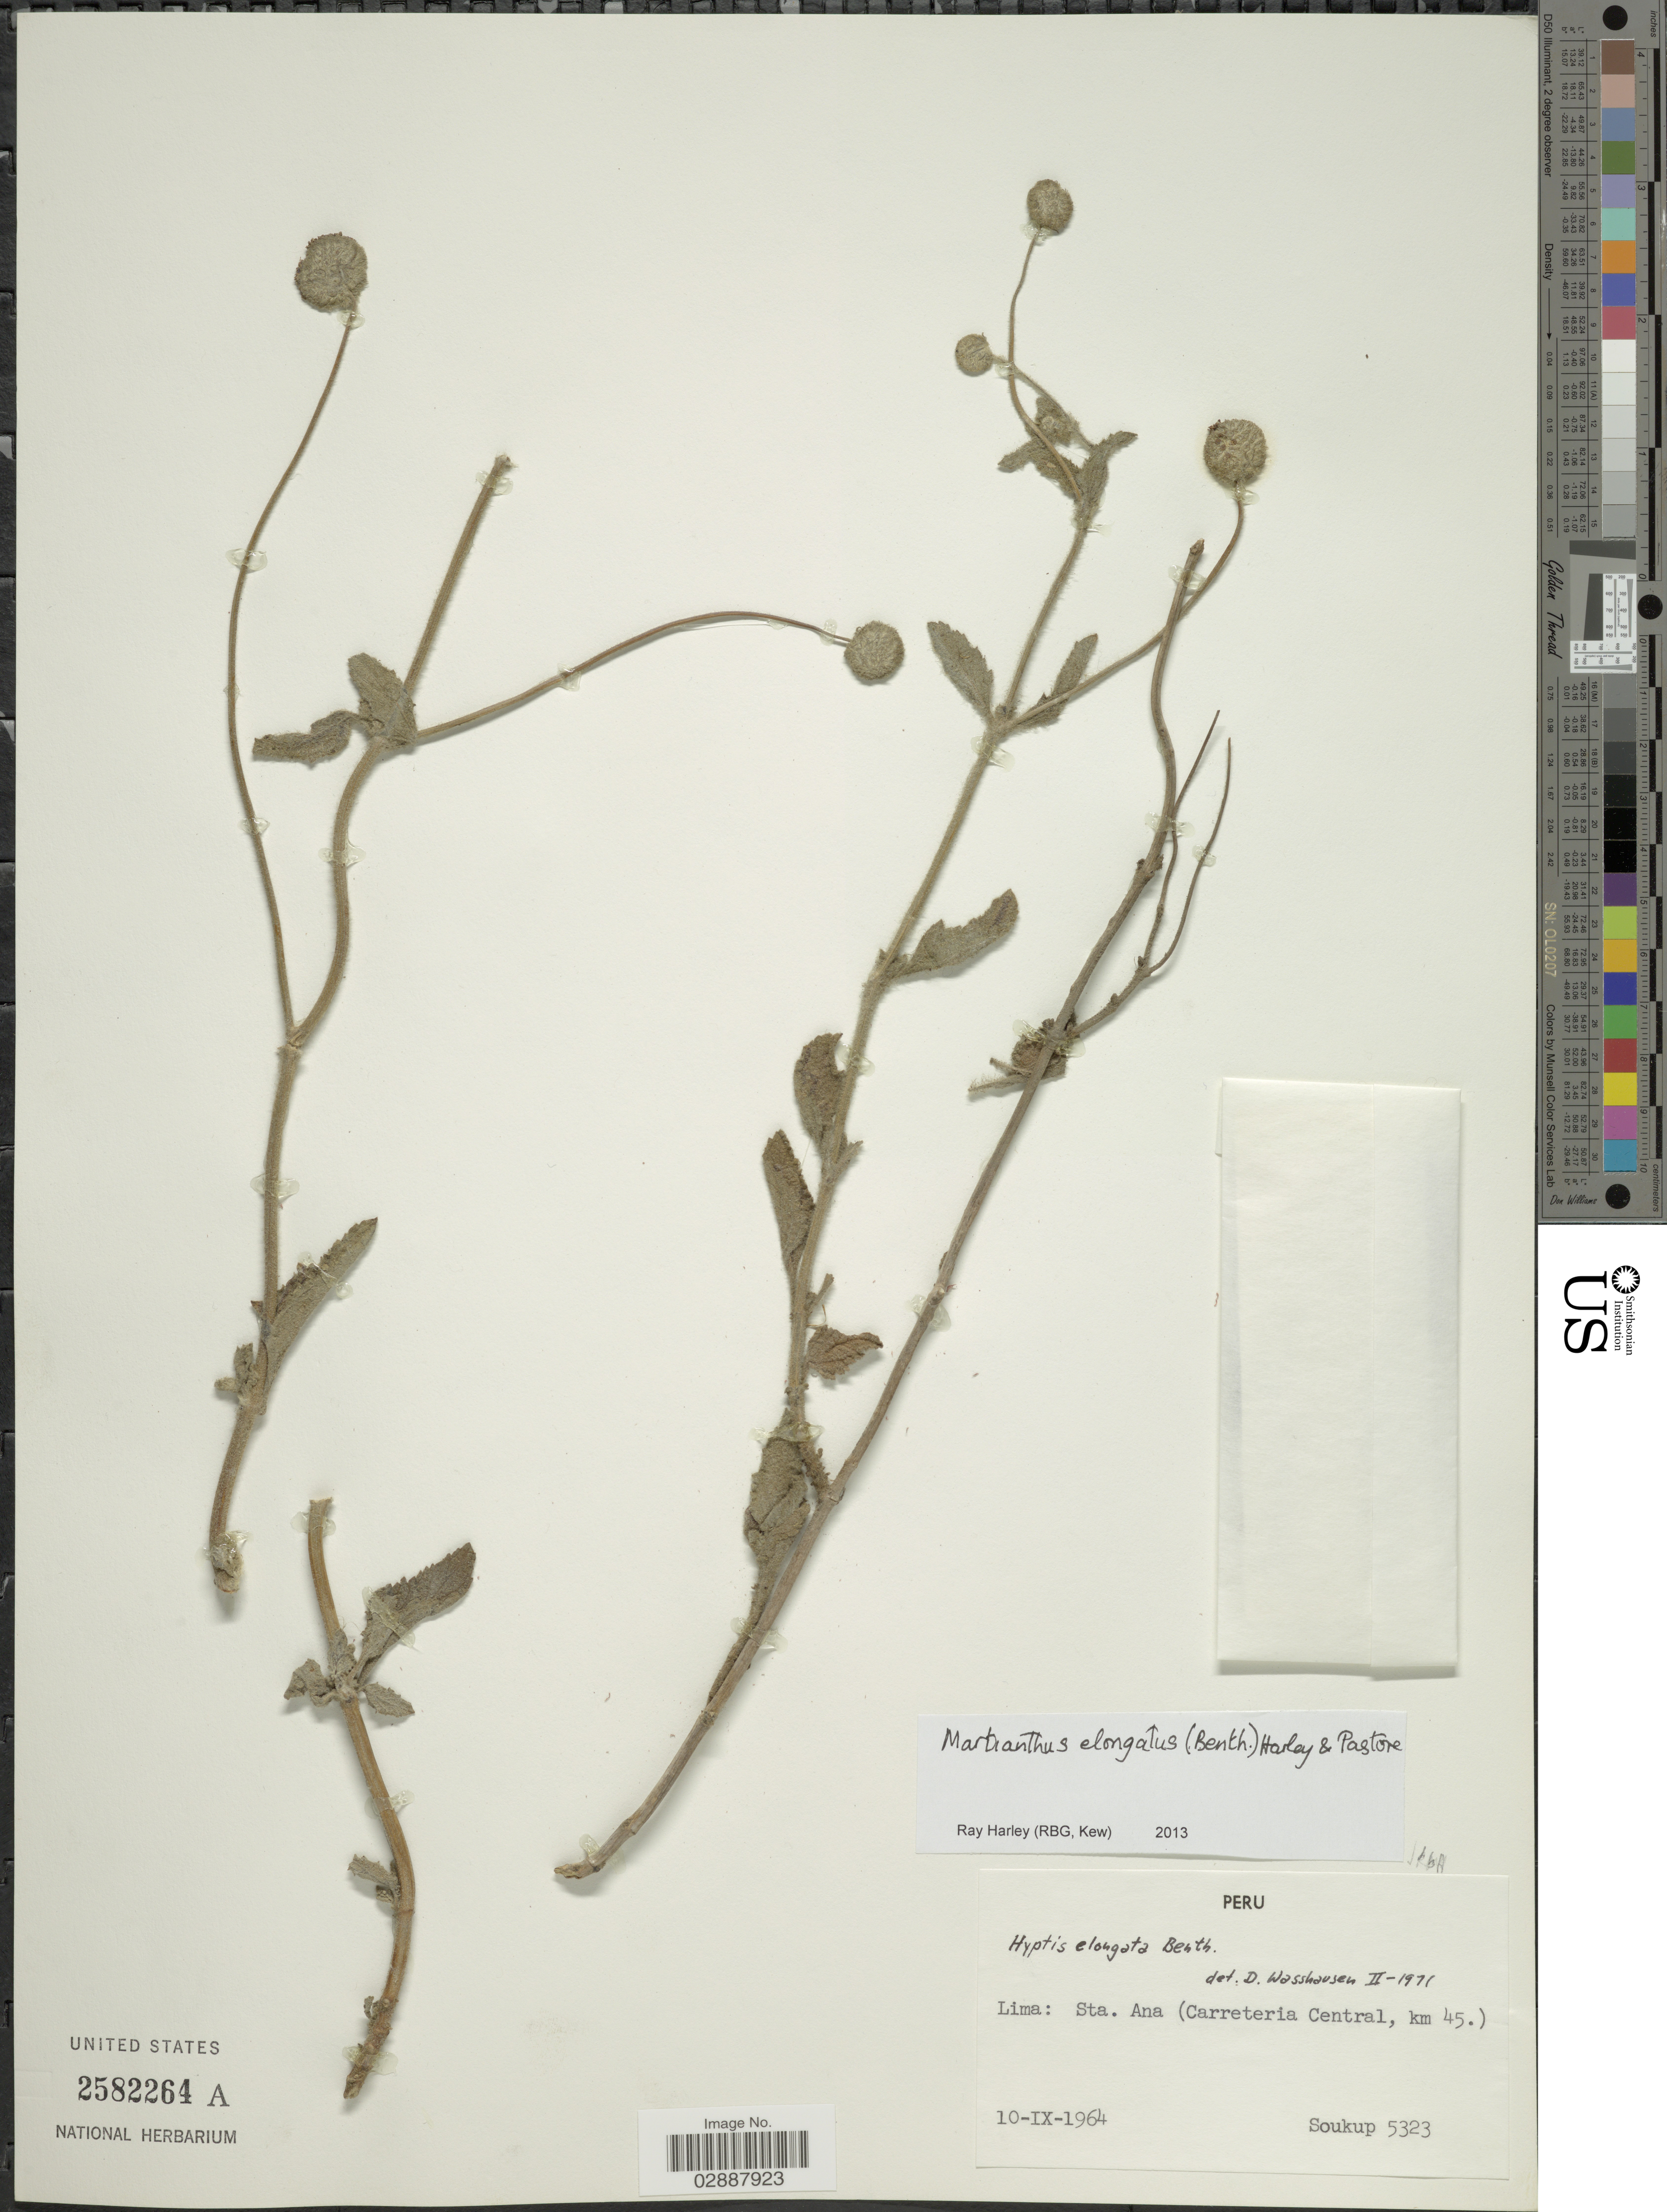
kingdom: Plantae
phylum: Tracheophyta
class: Magnoliopsida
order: Lamiales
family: Lamiaceae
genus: Martianthus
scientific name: Martianthus elongatus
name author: (Benth.) Harley & J.F.B. Pastore ex Benth.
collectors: J. Soukup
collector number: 5323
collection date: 1964-09-10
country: Peru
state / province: Lima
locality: Sta. Ana (Carreteria Central, km 45.).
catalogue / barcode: US 2582264A